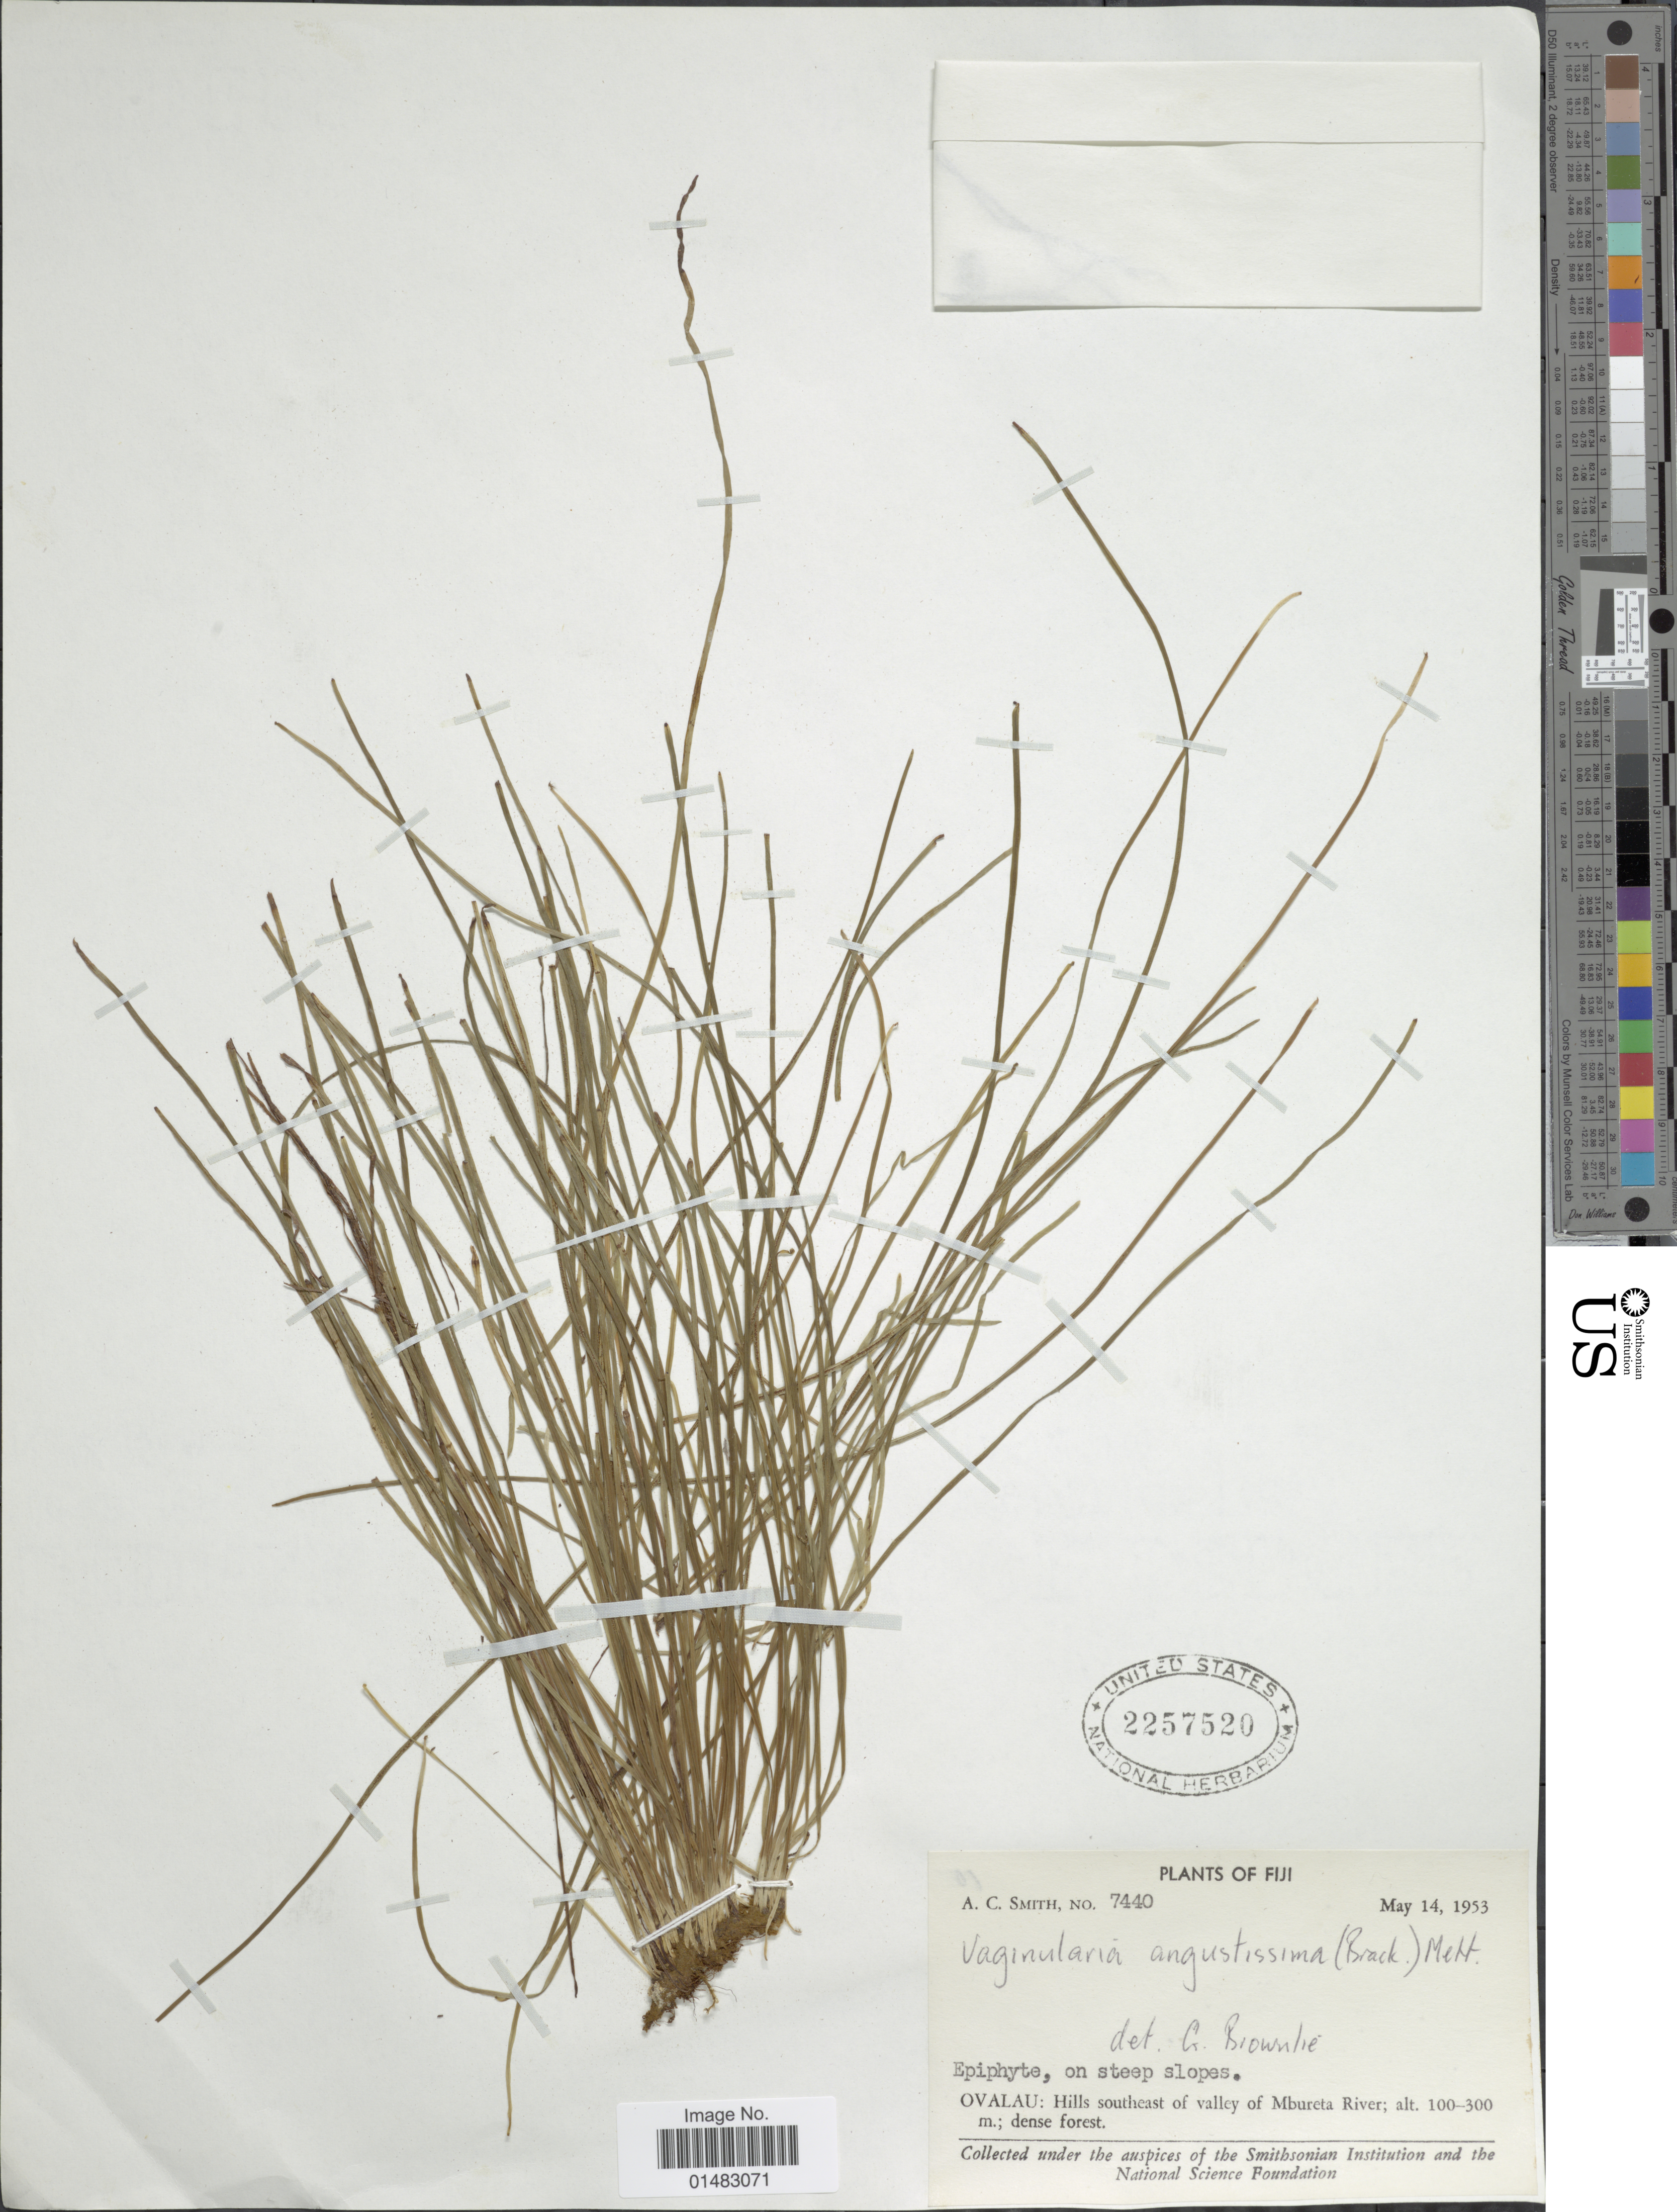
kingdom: Plantae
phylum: Tracheophyta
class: Polypodiopsida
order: Polypodiales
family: Pteridaceae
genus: Vaginularia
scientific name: Vaginularia angustissima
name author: (Brack.) Mett.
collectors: A. C. Smith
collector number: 7440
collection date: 1953-05-14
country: Fiji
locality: Ovalau: Hills Southeast of valley of Mbureta River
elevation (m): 100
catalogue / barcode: US 2257520